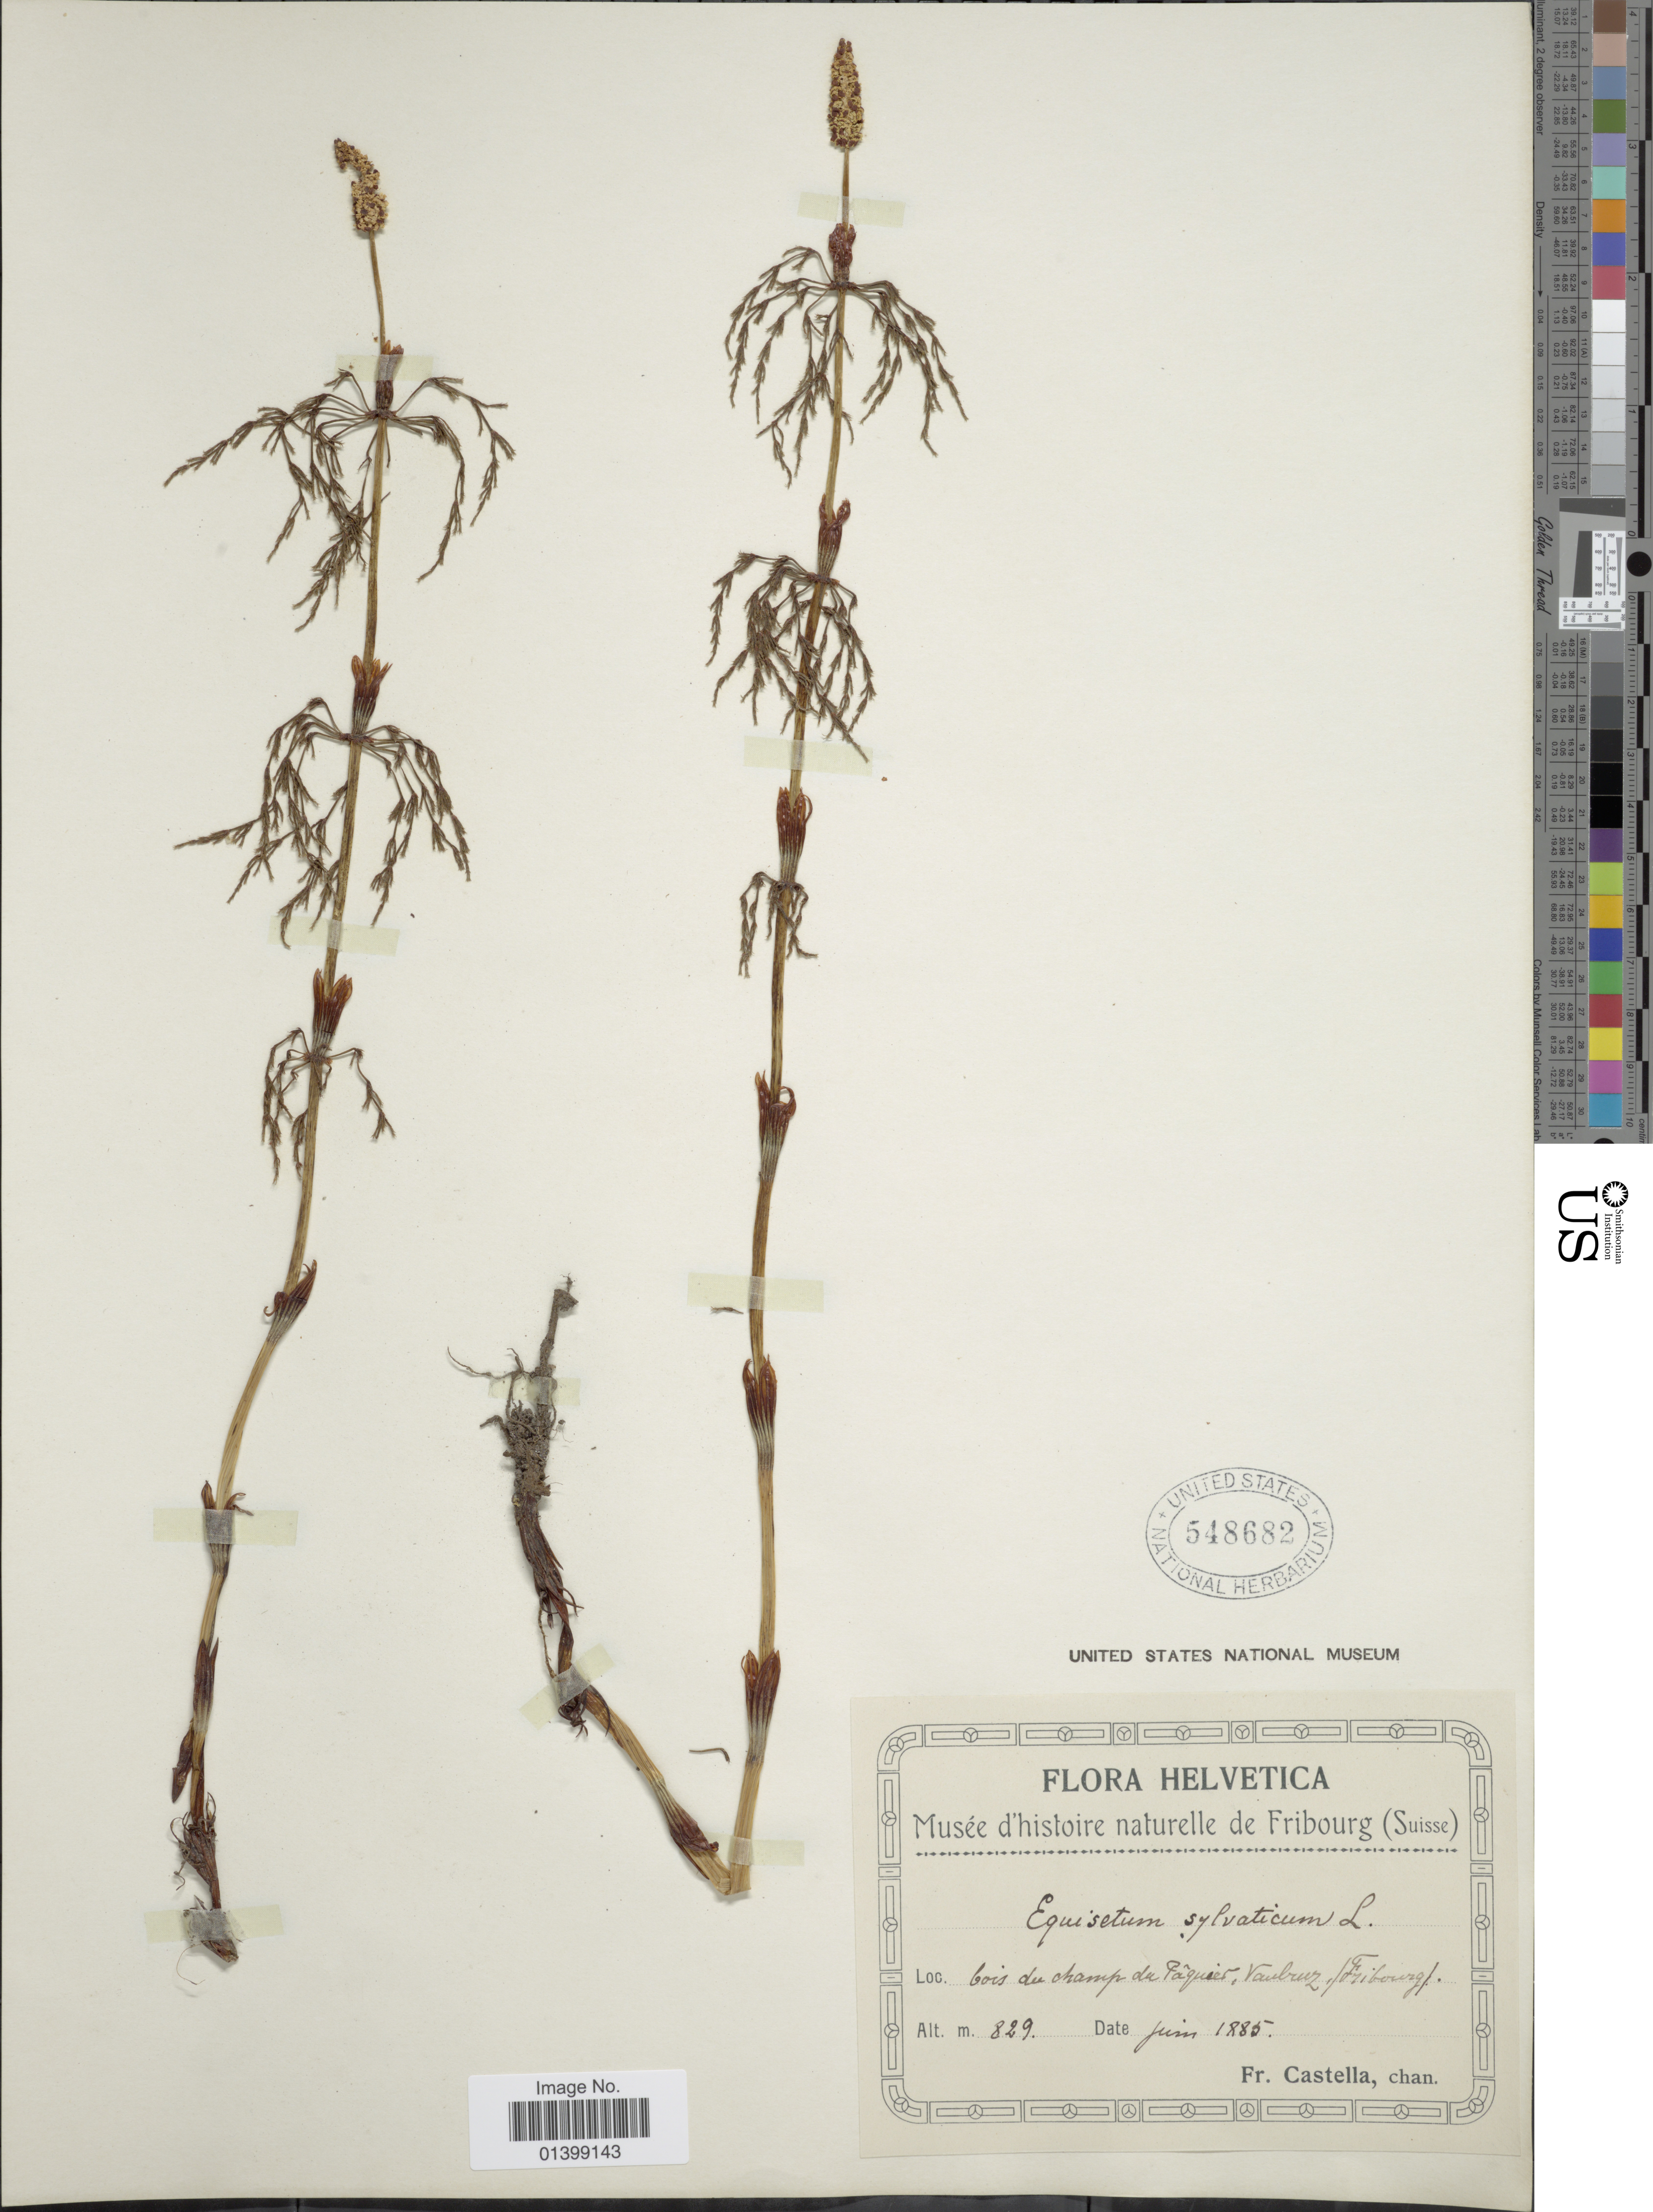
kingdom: Plantae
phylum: Tracheophyta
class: Polypodiopsida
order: Equisetales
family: Equisetaceae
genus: Equisetum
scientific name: Equisetum sylvaticum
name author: L.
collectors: Fr. Castella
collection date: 1885-06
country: Switzerland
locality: Bois de champs du Paques, Vaubuz (Fibourg). Helvetica.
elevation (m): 829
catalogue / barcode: US 548682